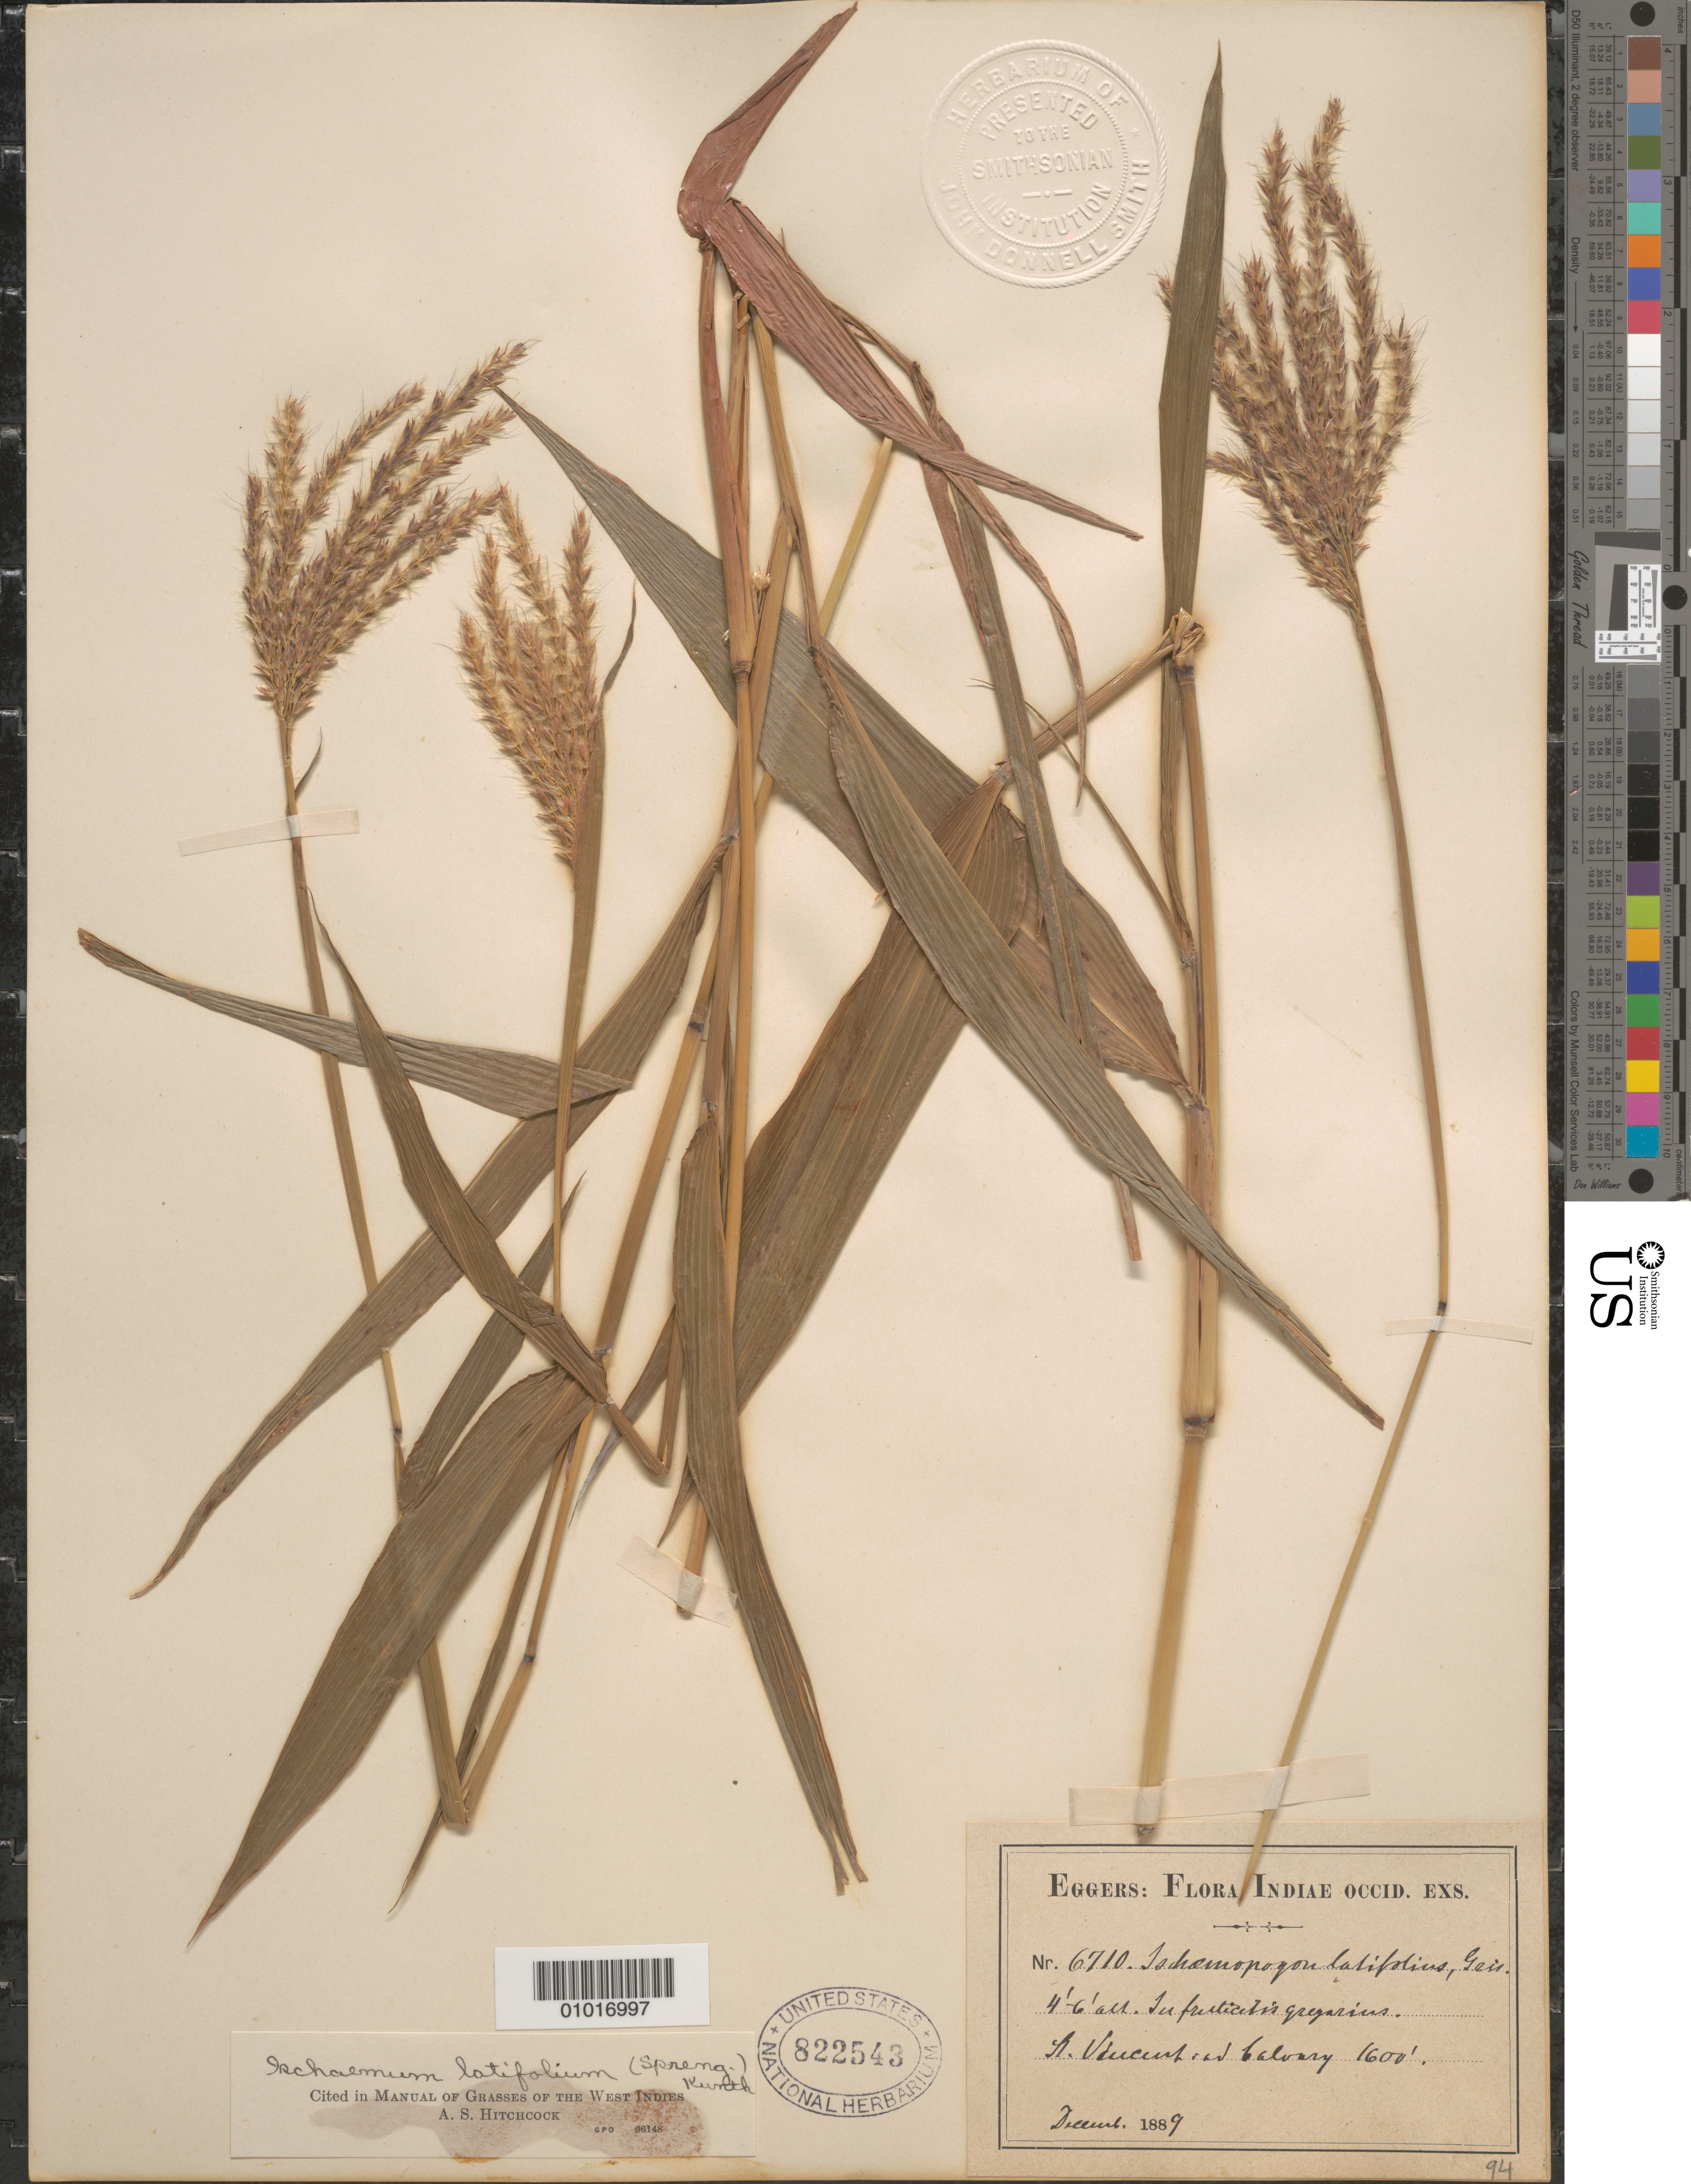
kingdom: Plantae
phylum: Tracheophyta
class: Liliopsida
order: Poales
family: Poaceae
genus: Ischaemum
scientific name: Ischaemum latifolium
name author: (Spreng.) Kunth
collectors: H. F. A. von Eggers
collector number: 6710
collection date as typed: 01 Dec 1889 to 31 Dec 1889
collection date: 1889-12-01/1889-12-31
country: St. Vincent - Grenadines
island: St. Vincent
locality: St. Vincent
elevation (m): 488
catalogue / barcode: US 822543